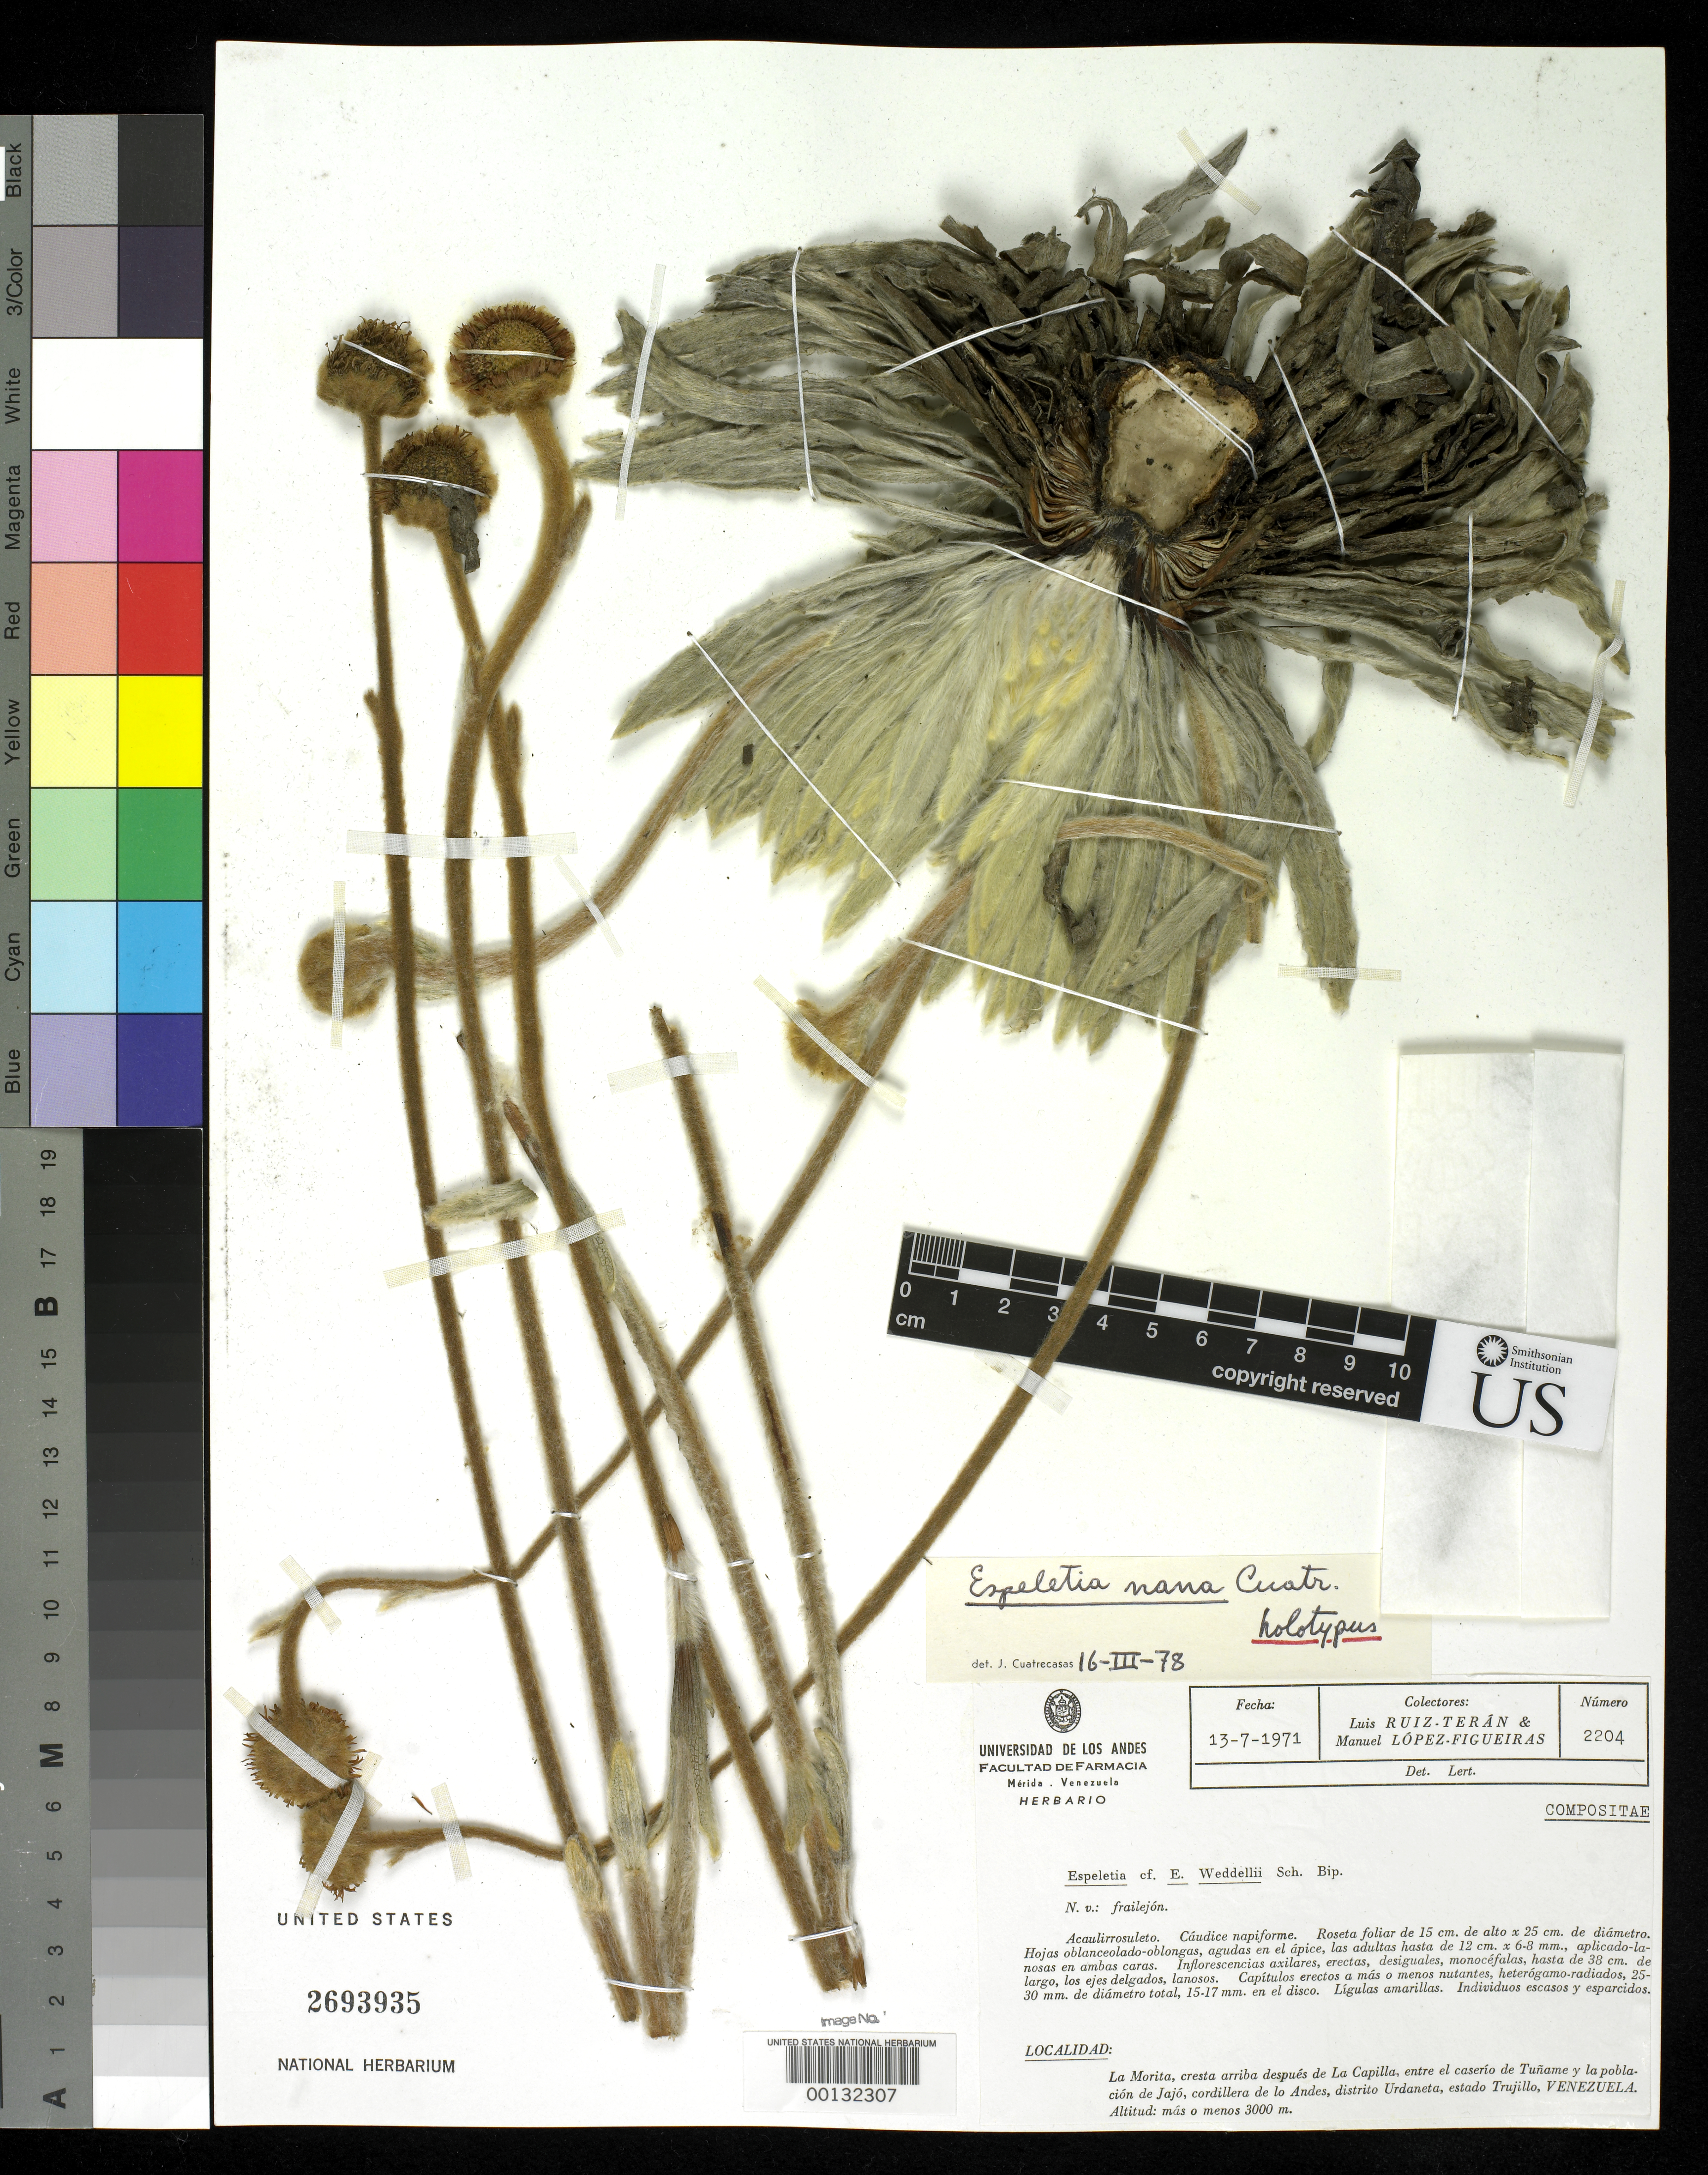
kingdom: Plantae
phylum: Tracheophyta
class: Magnoliopsida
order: Asterales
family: Asteraceae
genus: Espeletia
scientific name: Espeletia nana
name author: Cuatrec.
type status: Holotype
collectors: L. E. Ruíz-Terán & M. López Figueiras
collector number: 2204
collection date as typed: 13 Jul 1971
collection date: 1971-07-13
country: Venezuela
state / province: Trujillo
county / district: Urdaneta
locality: La Morita, Paramito, cresta arriba de La Capilla, between Tuname and Jajo, Cordillera de los Andes. [La Morita, Paramito, summit above of La Capilla (the chapel?), between Tuname and Jajo, Andes Mountain Range.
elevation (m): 3000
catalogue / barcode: US 2693935